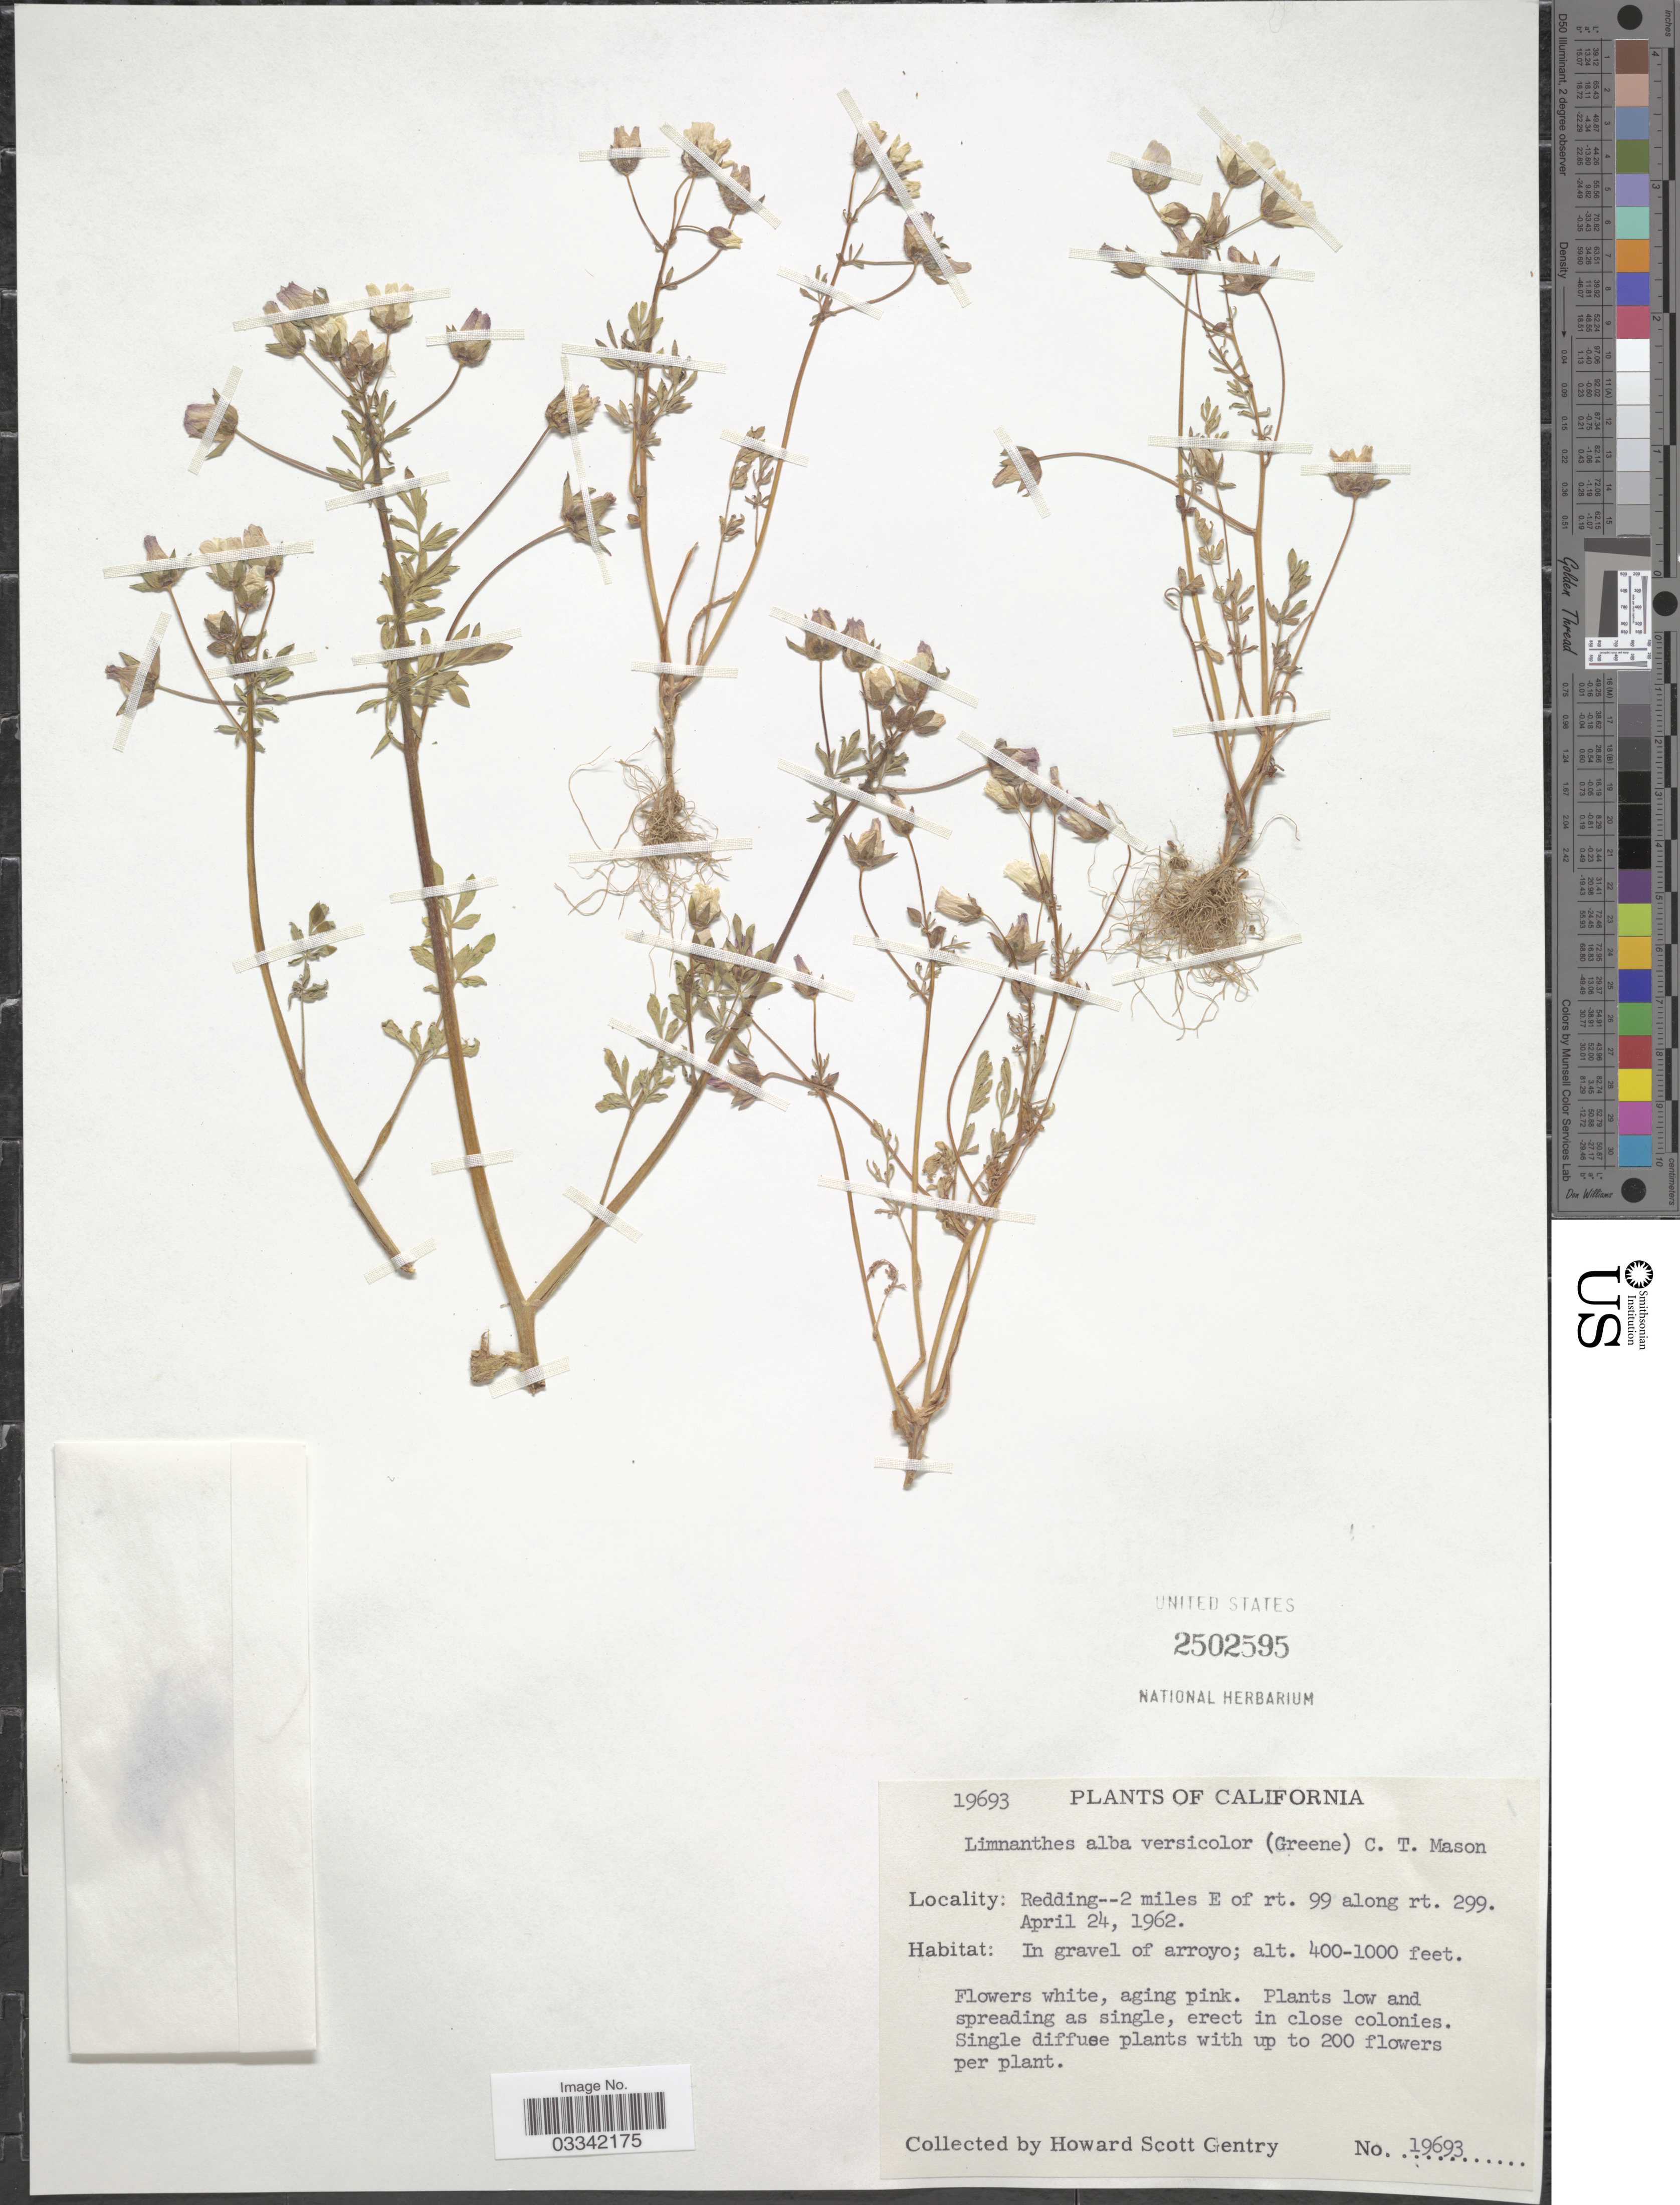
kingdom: Plantae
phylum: Tracheophyta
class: Magnoliopsida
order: Brassicales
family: Limnanthaceae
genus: Limnanthes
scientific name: Limnanthes alba var. versicolor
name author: (Greene) C.T. Mason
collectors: H. S. Gentry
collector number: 19693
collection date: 1962-04-24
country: United States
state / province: California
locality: Redding--2 miles E of rt. 99 along rt. 299.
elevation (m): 122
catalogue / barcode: US 2502595